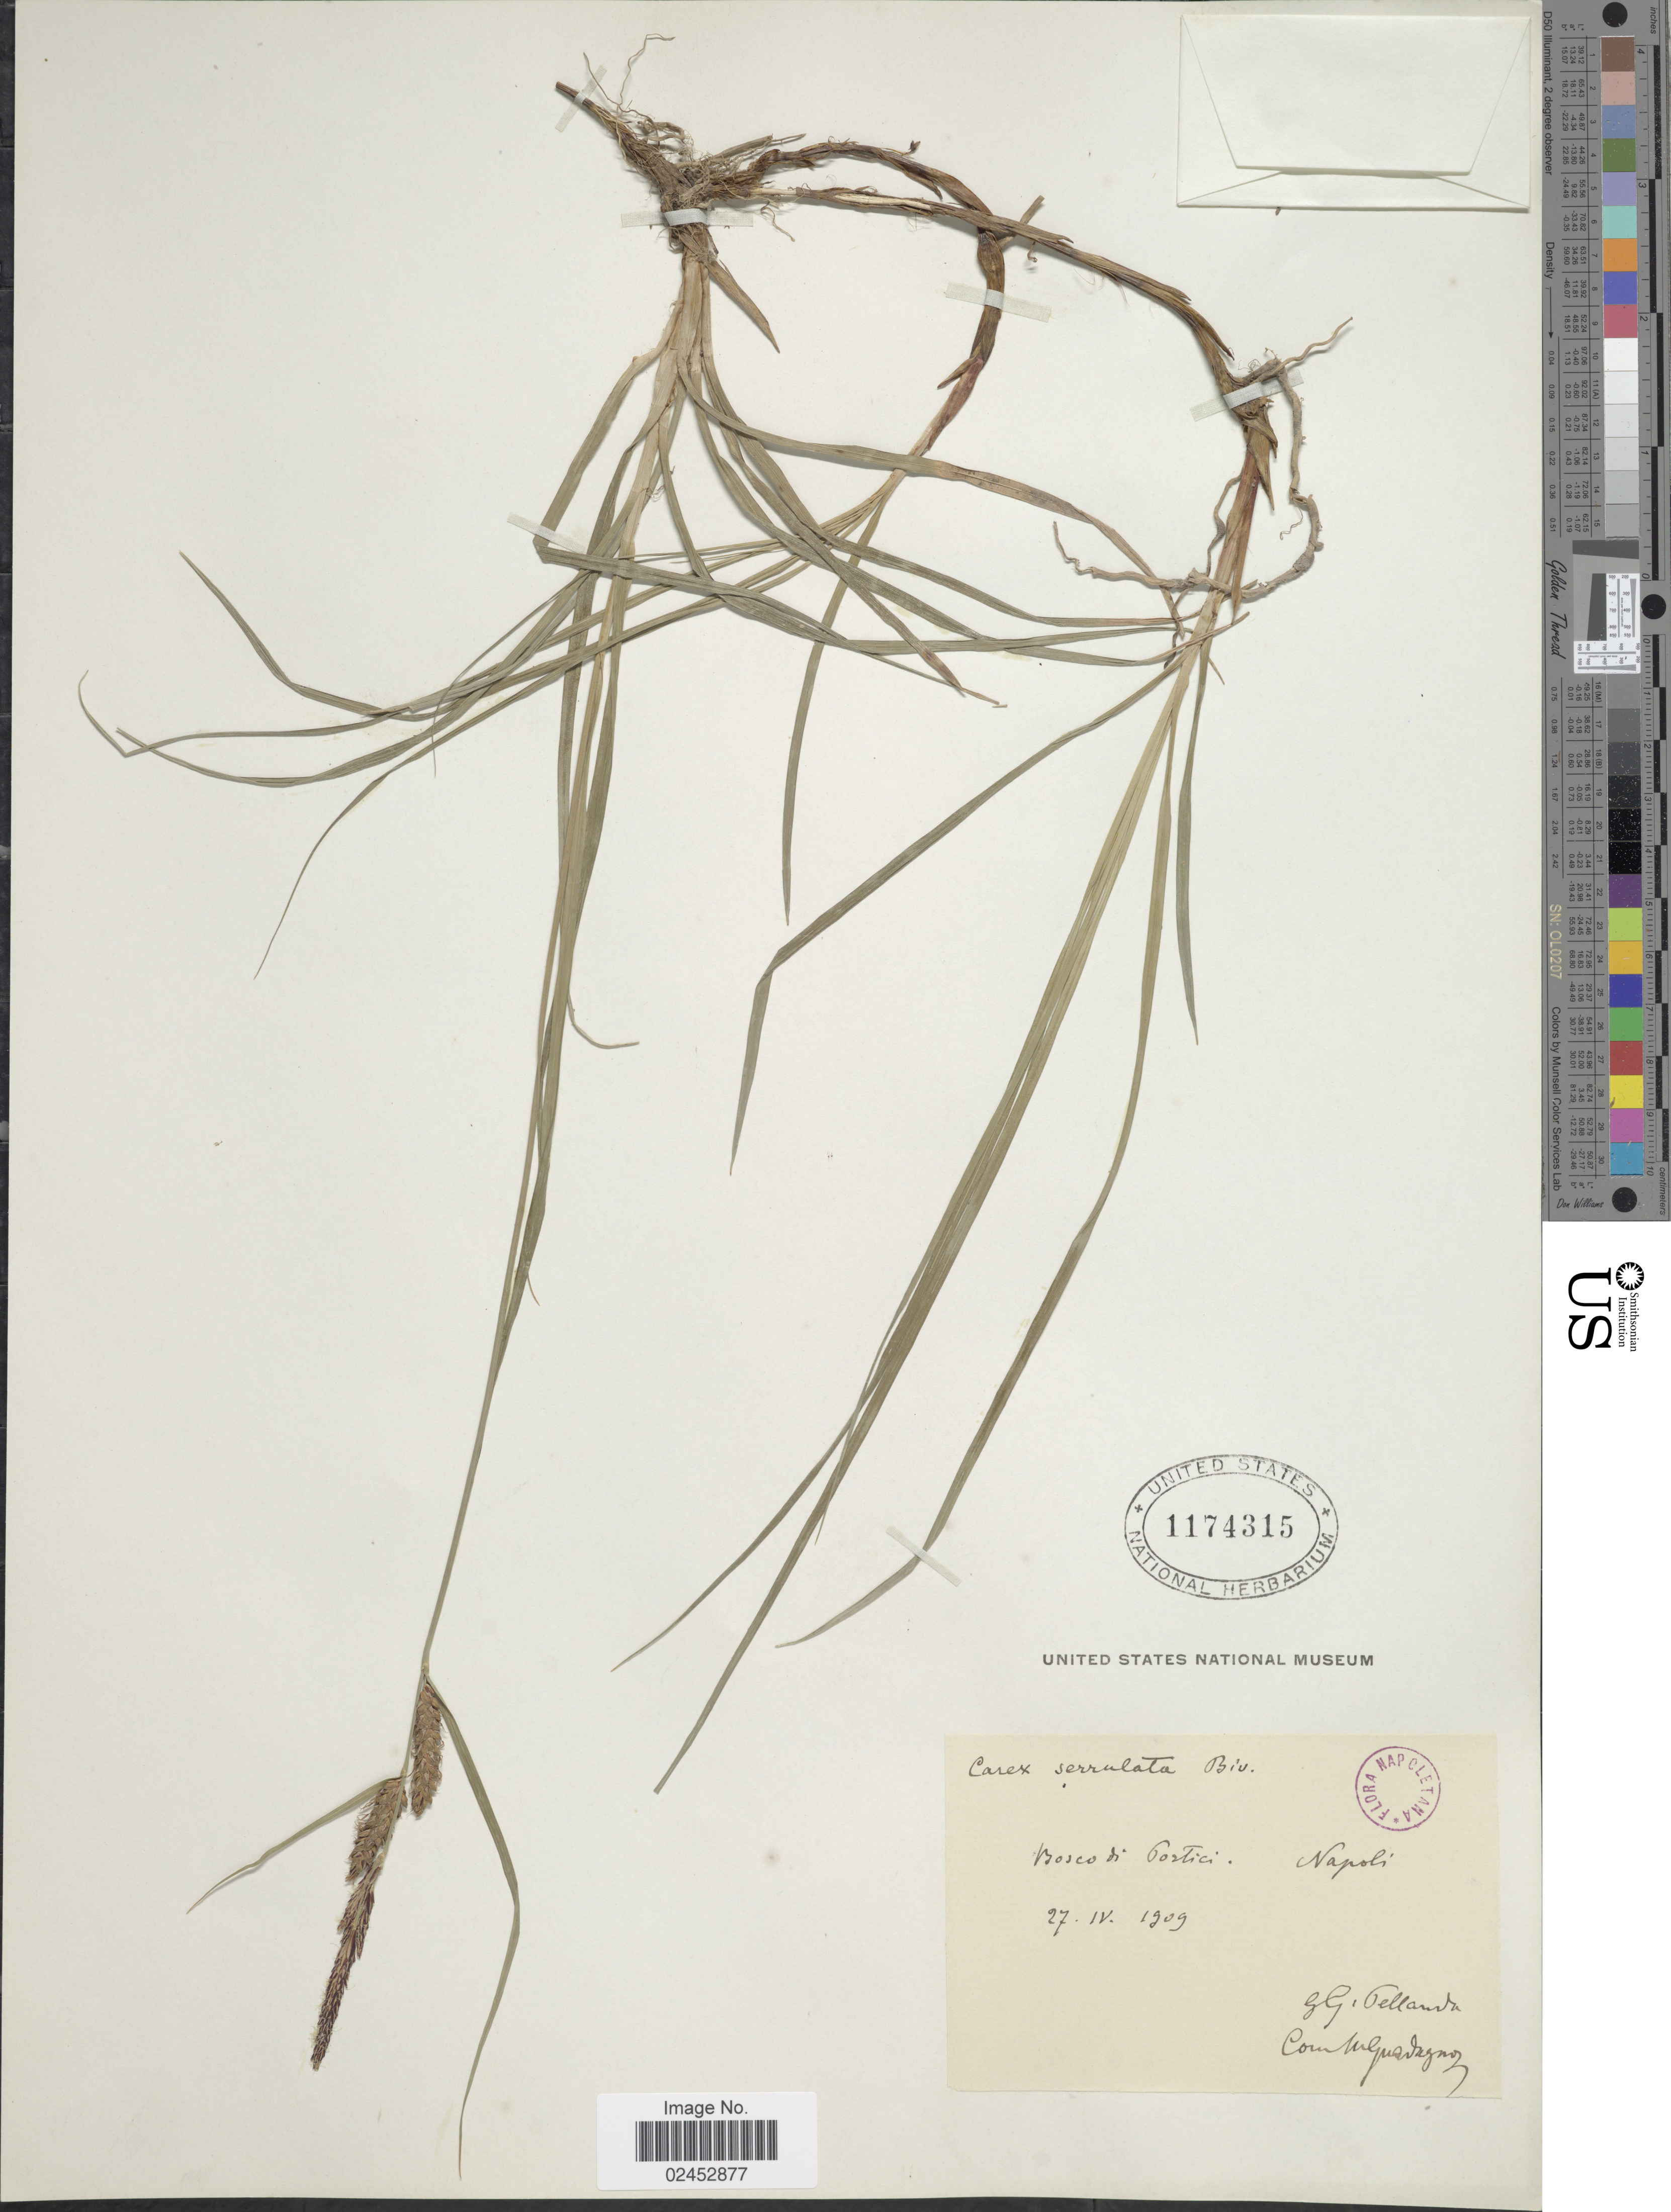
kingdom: Plantae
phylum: Tracheophyta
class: Liliopsida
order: Poales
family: Cyperaceae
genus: Carex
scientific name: Carex flacca subsp. erythrostachys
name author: (Hoppe) Holub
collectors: G. Pellanda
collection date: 1909-04-27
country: Italy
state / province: Campania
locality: Bosco di Portici, Napoli.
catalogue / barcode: US 1174315